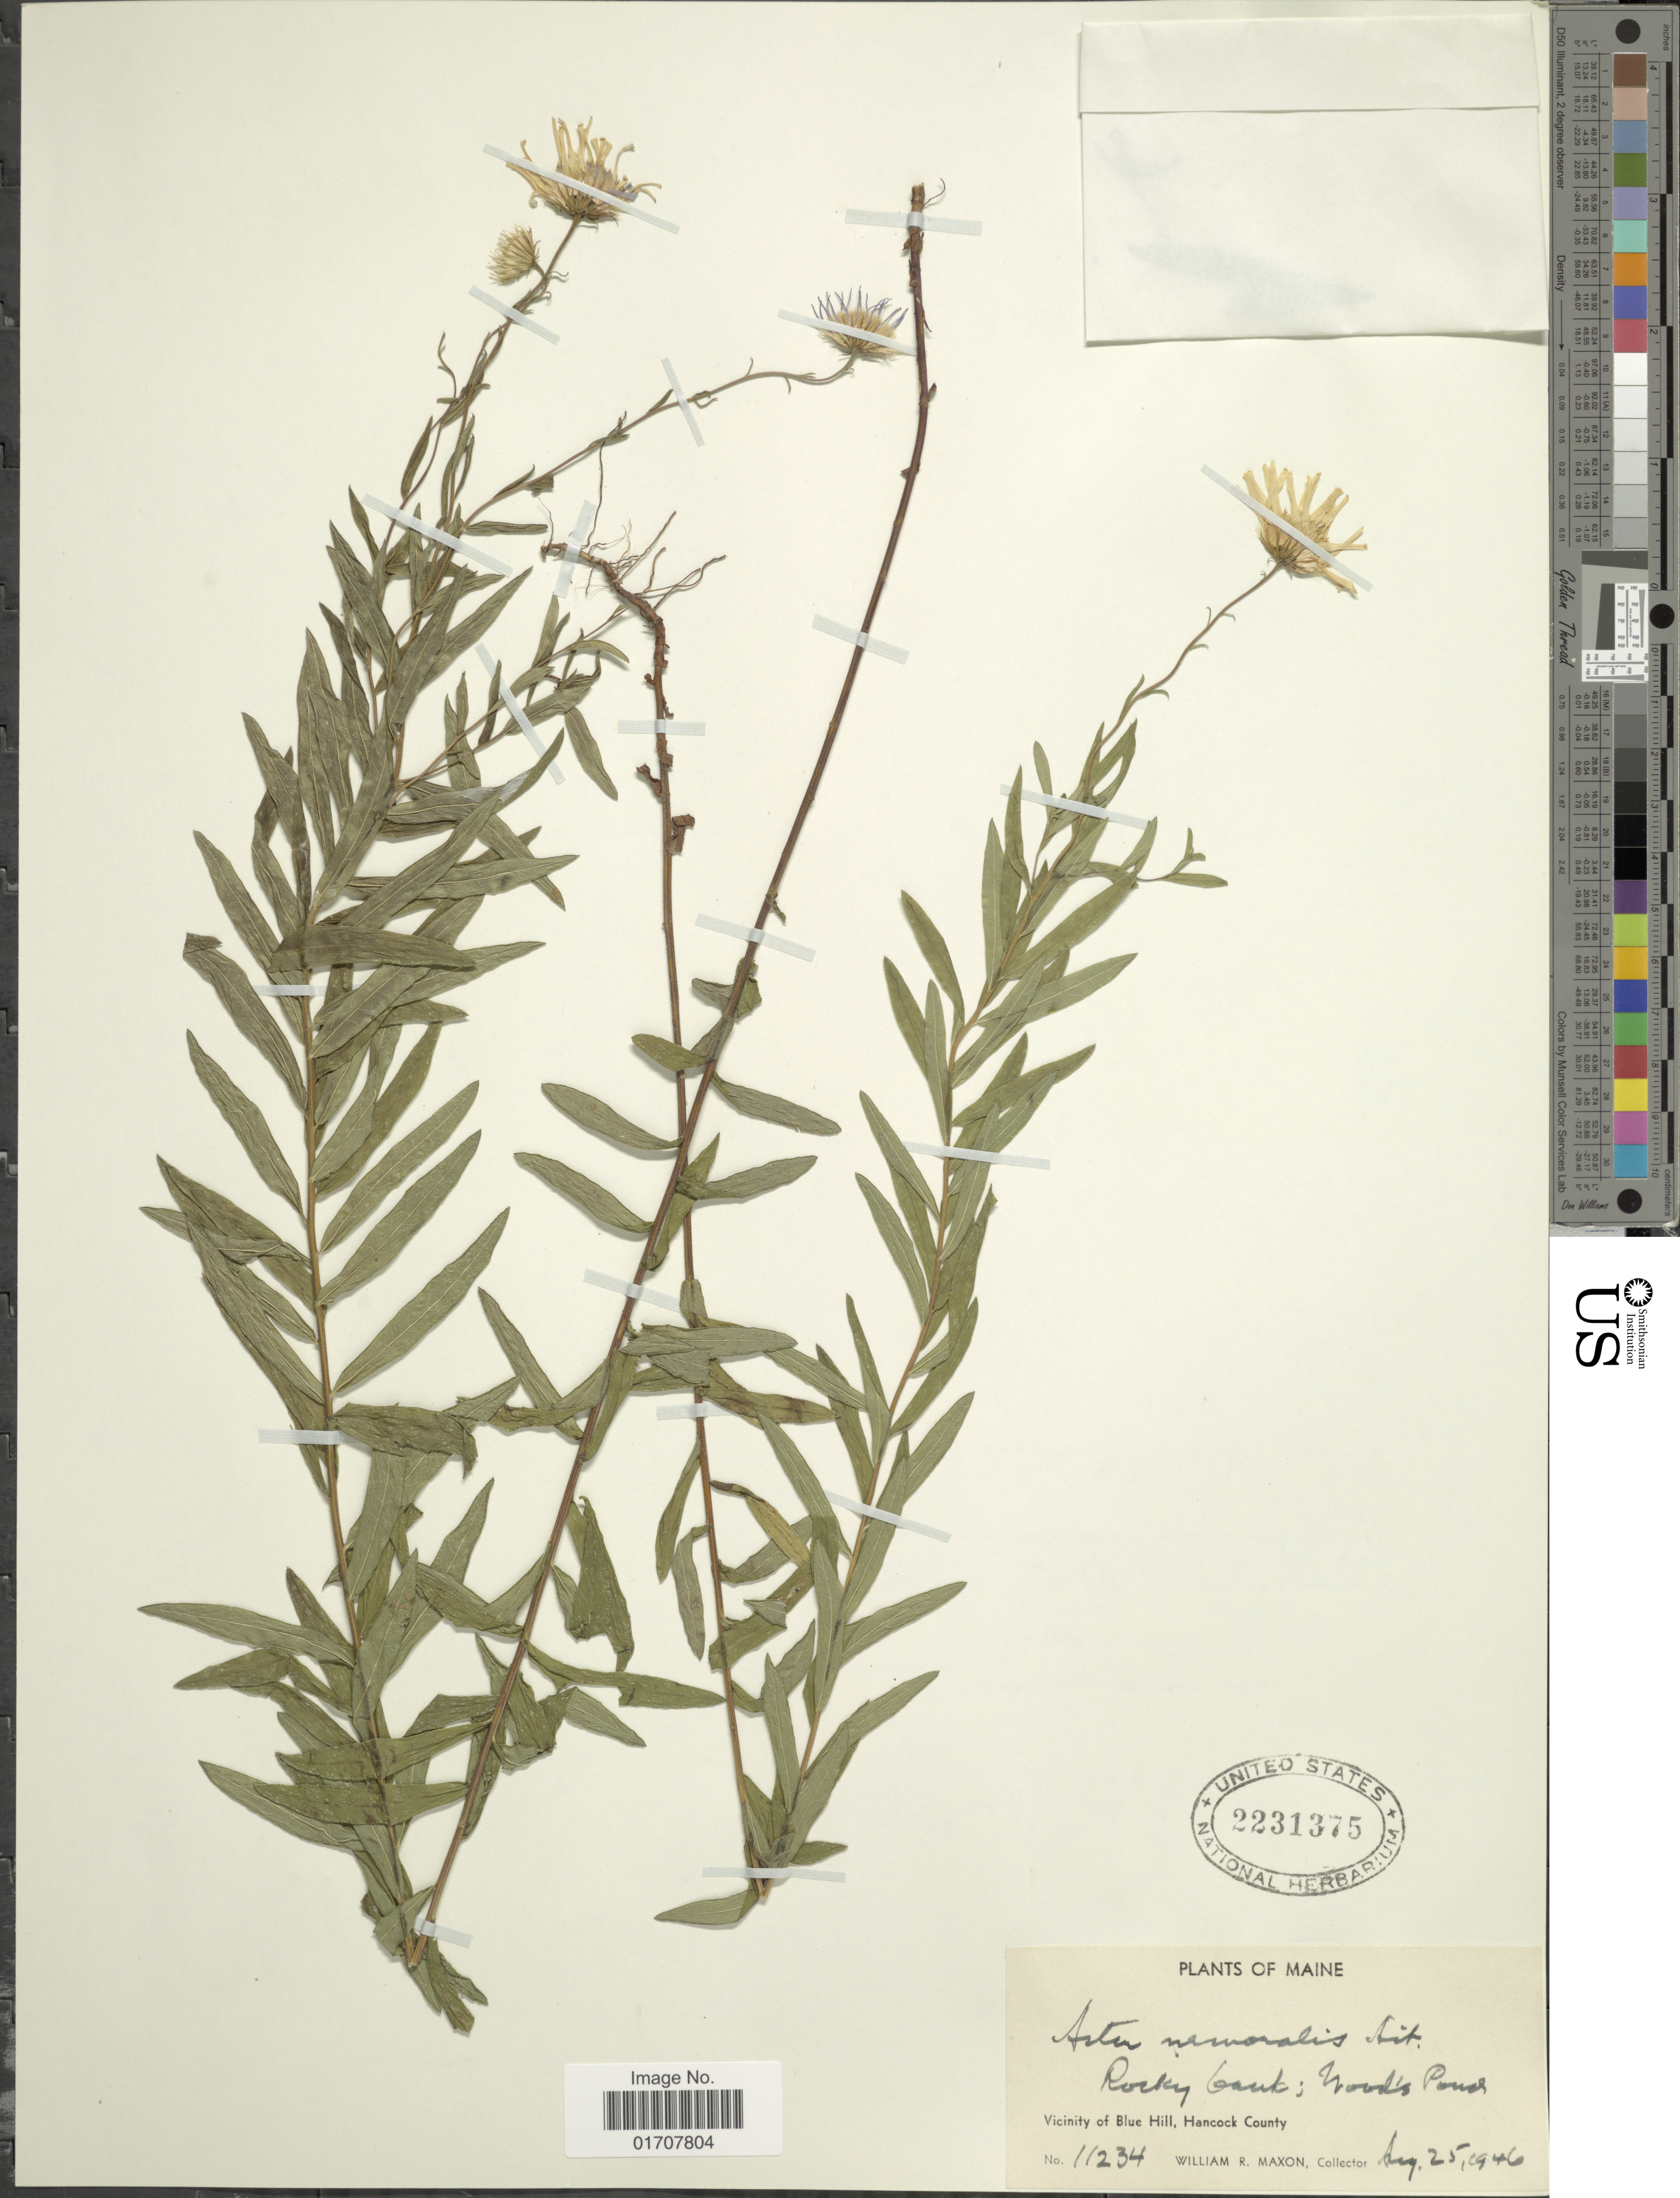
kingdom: Plantae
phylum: Tracheophyta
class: Magnoliopsida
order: Asterales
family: Asteraceae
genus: Oclemena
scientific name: Oclemena nemoralis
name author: (Aiton) Greene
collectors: W. R. Maxon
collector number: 11234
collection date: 1946-08-25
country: United States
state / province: Maine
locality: Vicinity of Blue Hill, Hancock County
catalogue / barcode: US 2231375